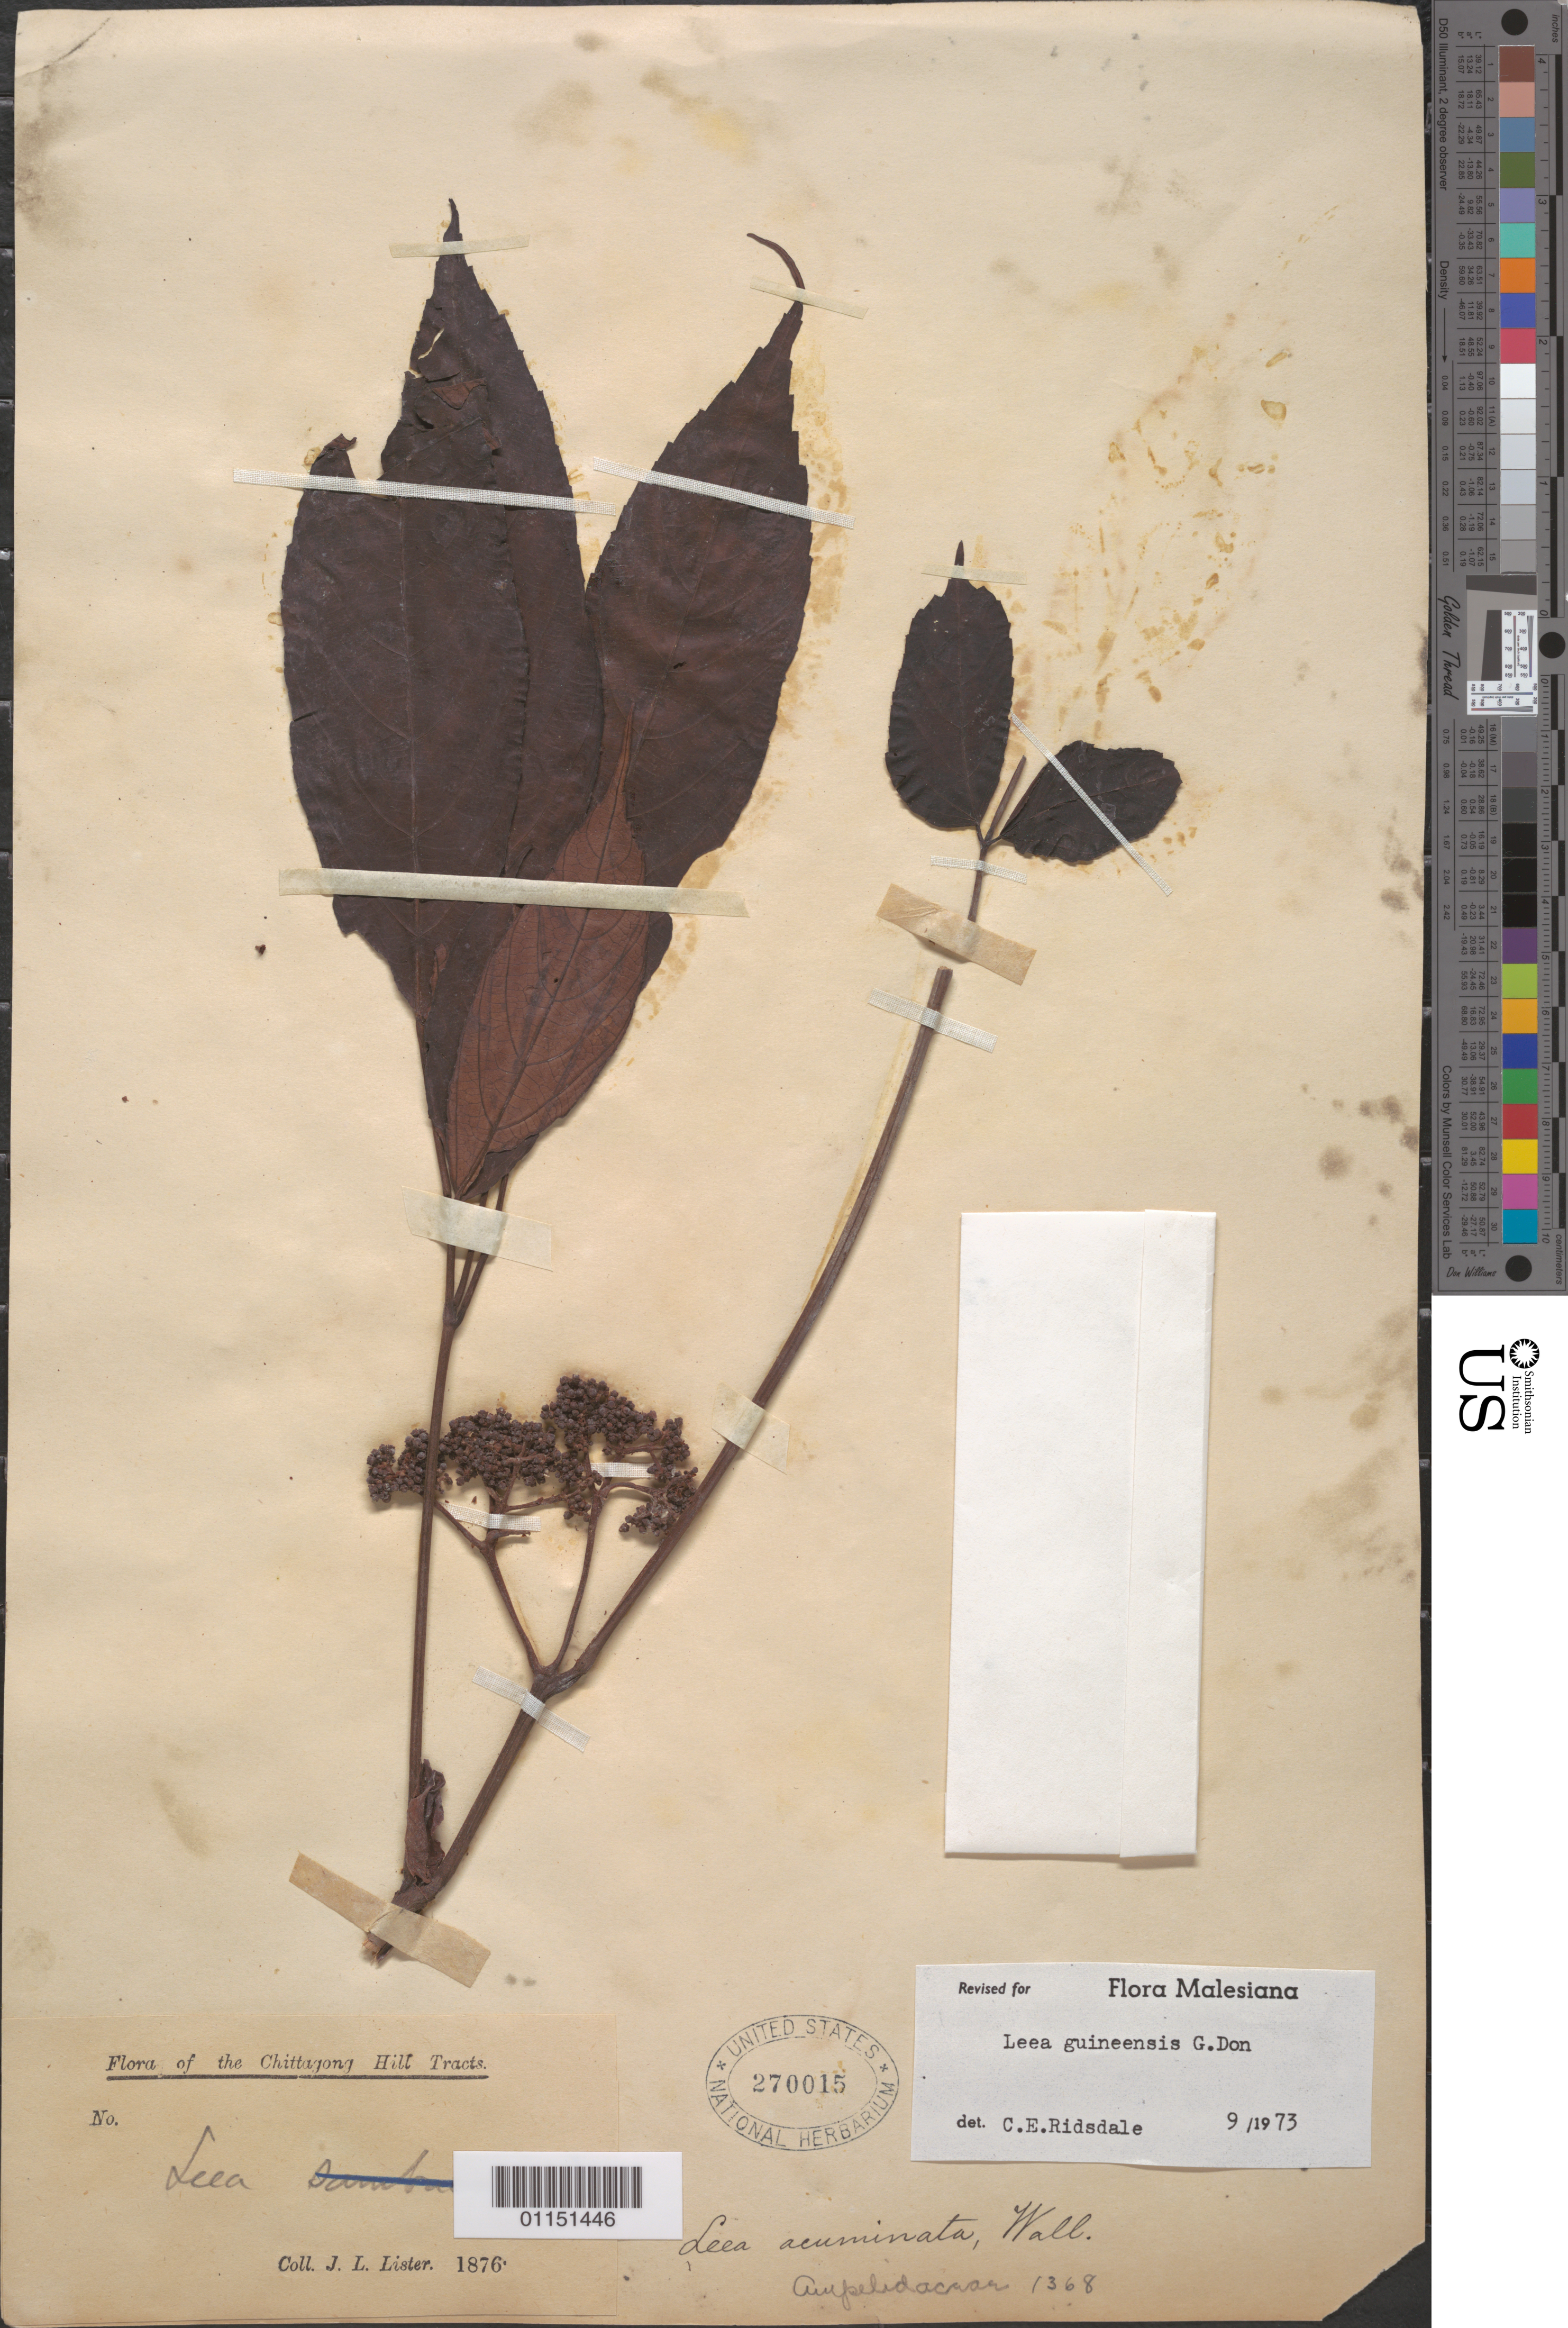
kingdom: Plantae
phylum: Tracheophyta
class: Magnoliopsida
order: Vitales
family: Vitaceae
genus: Leea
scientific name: Leea guineensis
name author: G. Don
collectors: J. Lister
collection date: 1876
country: Bangladesh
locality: Chittagong Hill Tracts.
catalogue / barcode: US 270015